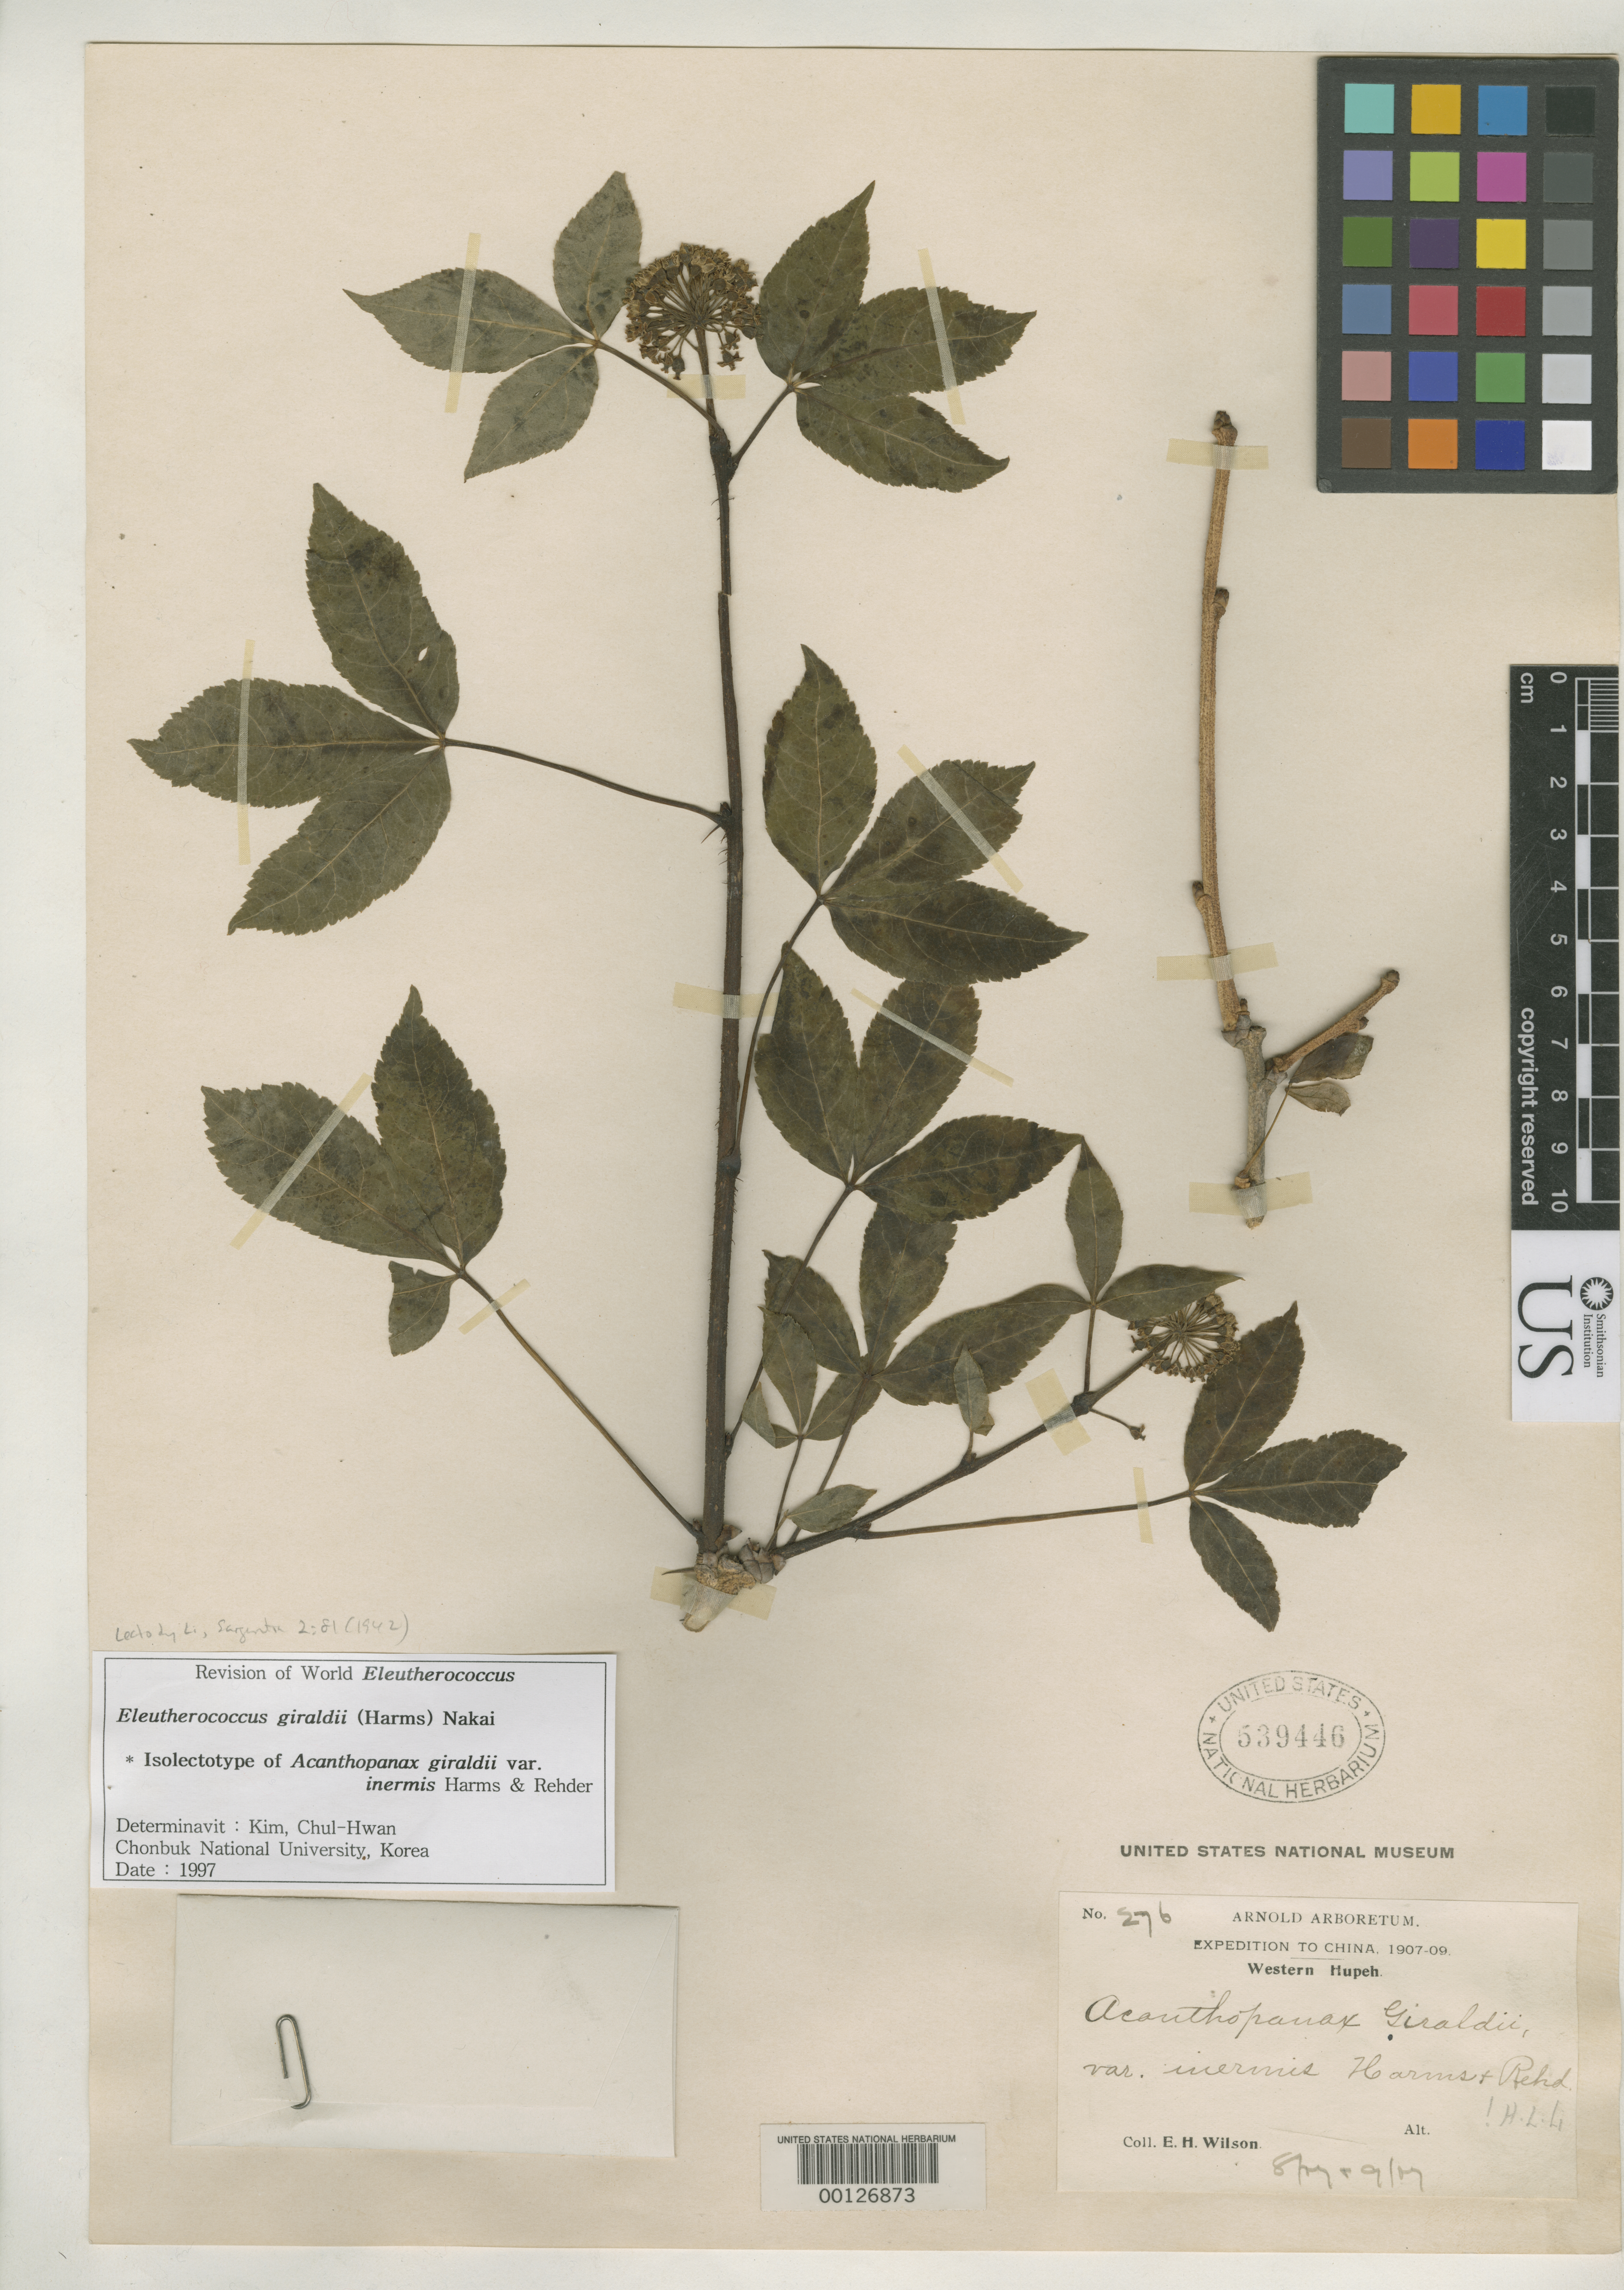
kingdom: Plantae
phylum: Tracheophyta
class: Magnoliopsida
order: Apiales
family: Araliaceae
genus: Acanthopanax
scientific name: Acanthopanax giraldii var. inermis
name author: Harms & Rehder in Sarg.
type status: Isolectotype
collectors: E. H. Wilson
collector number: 276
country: China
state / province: Hubei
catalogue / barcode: US 539446